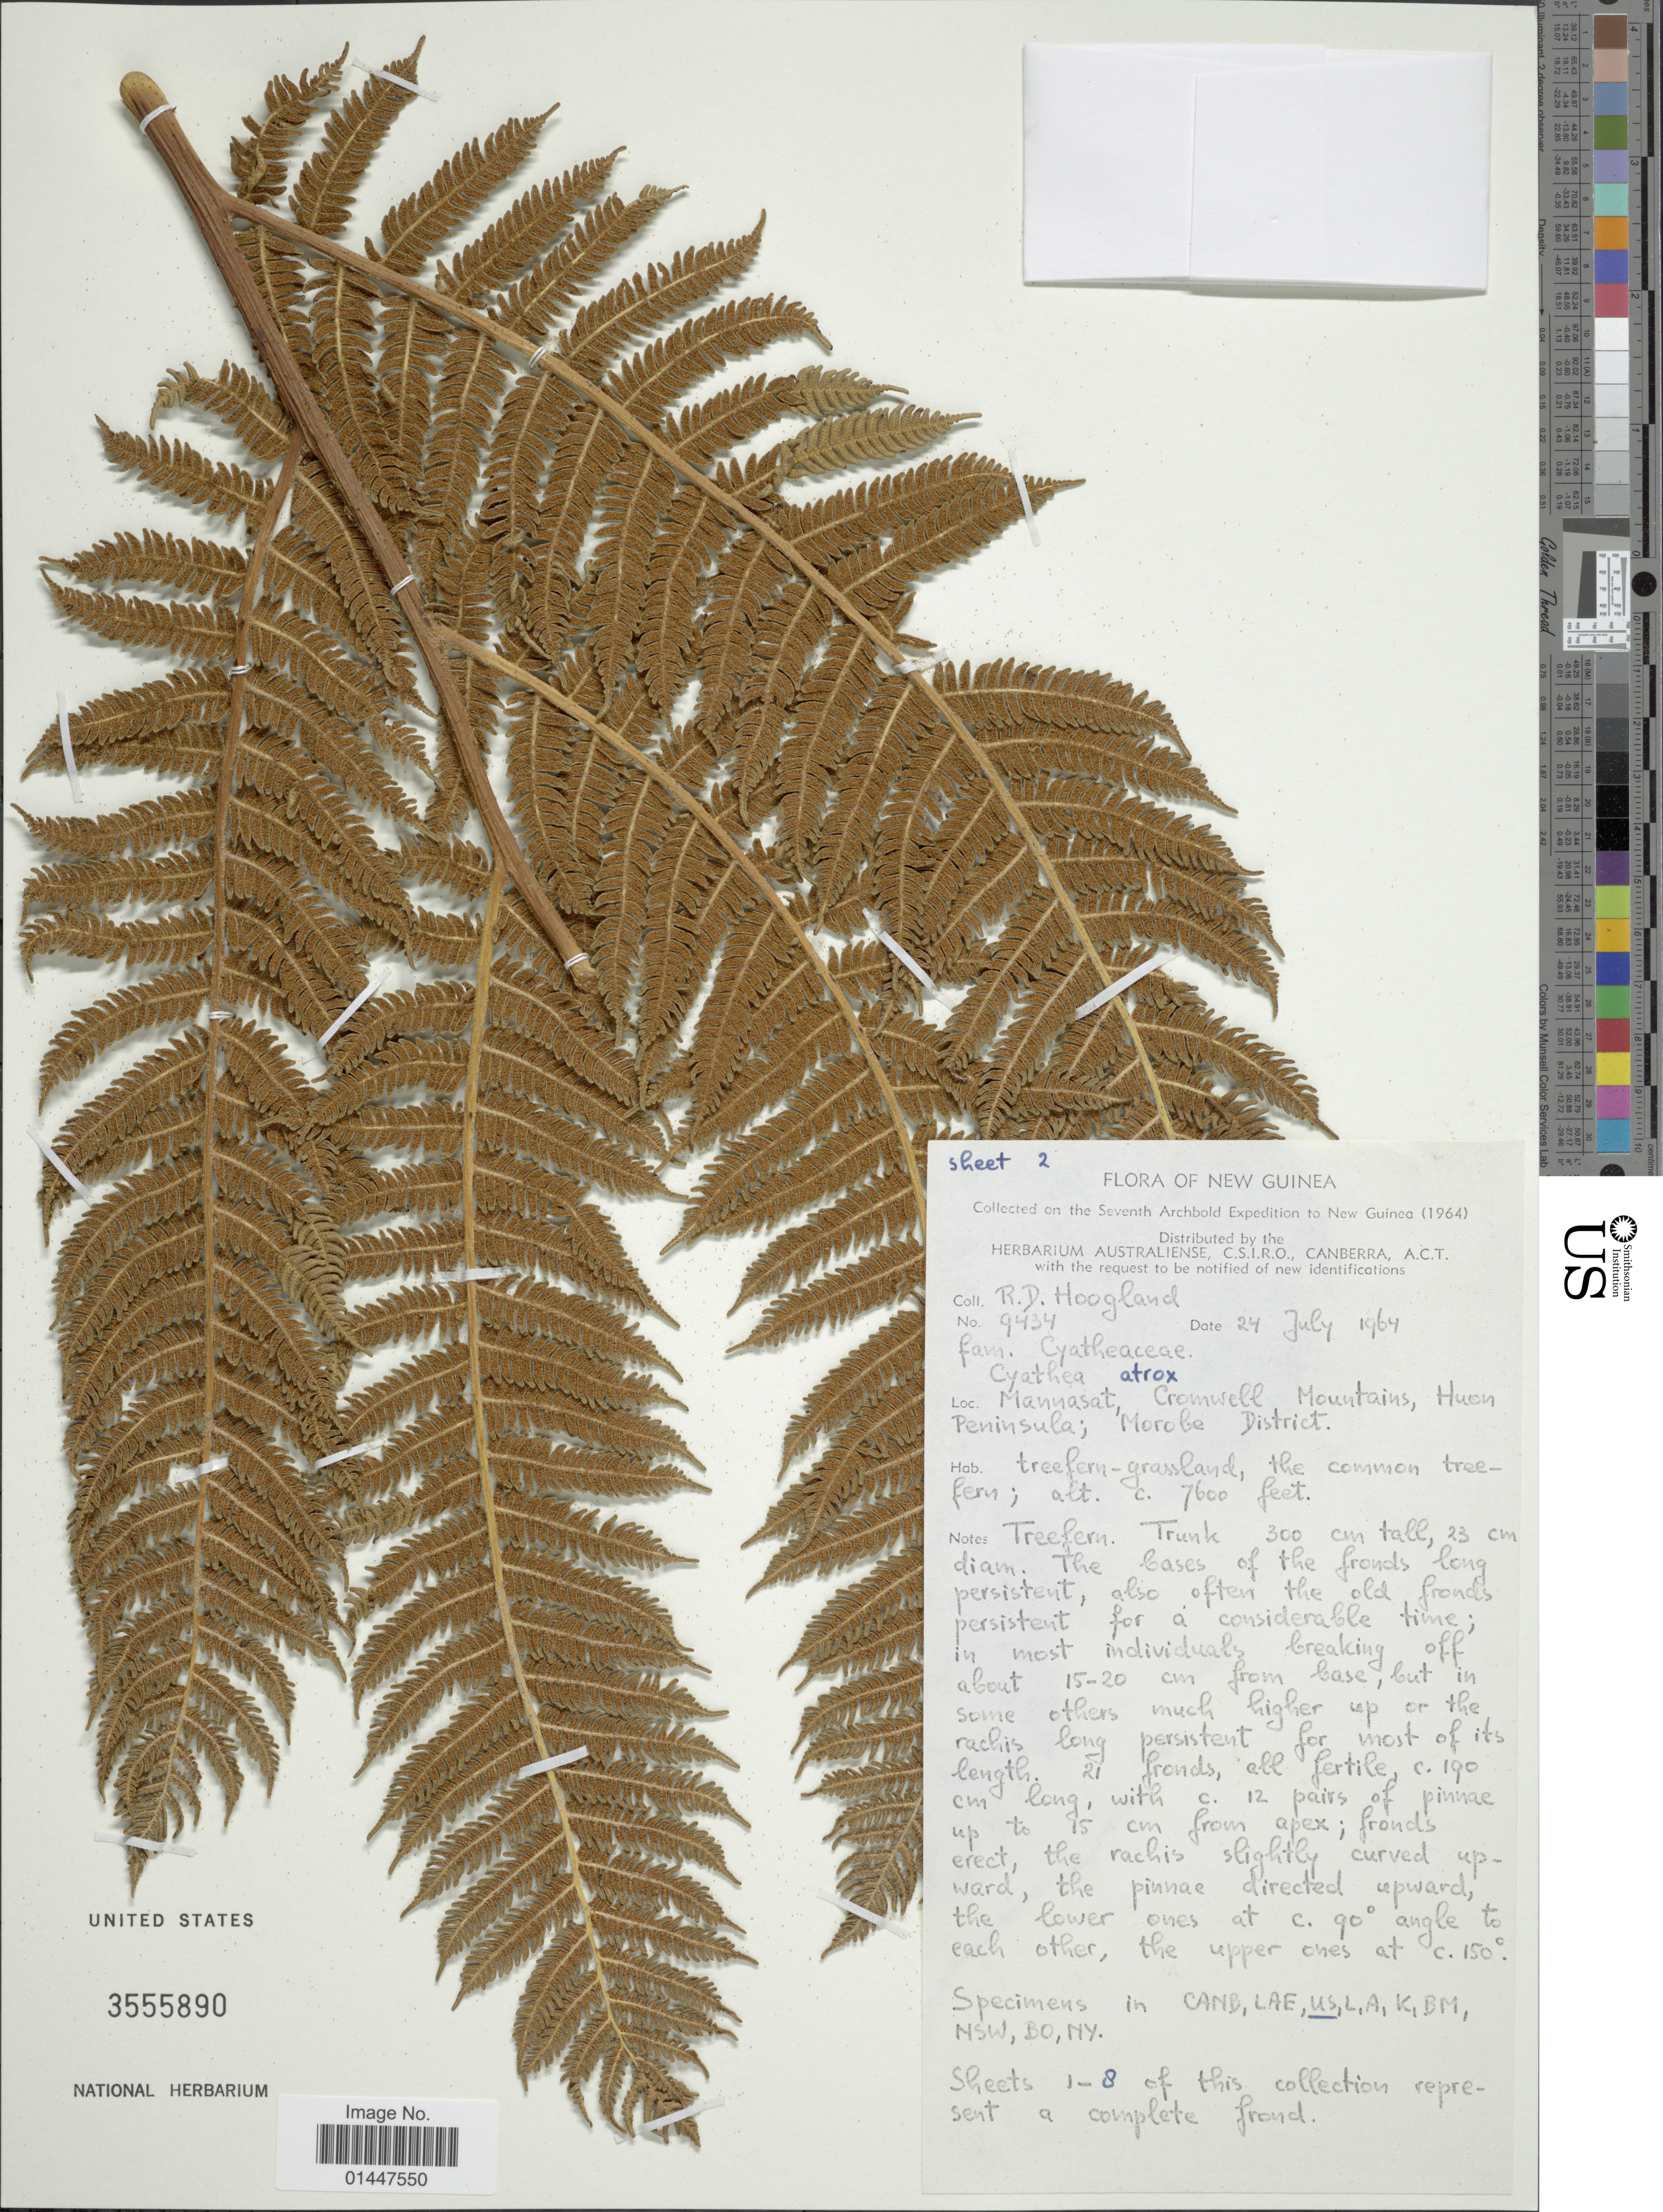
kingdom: Plantae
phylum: Tracheophyta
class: Polypodiopsida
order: Cyatheales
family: Cyatheaceae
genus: Sphaeropteris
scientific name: Sphaeropteris atrox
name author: (C. Chr.) R.M. Tryon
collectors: R. D. Hoogland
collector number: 9434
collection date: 1964-07-24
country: Papua New Guinea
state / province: Morobe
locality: New Guinea. Mannasat, Cromwell Mountains, Huon Peninsula; Morobe District.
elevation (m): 2316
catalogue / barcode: US 3555890